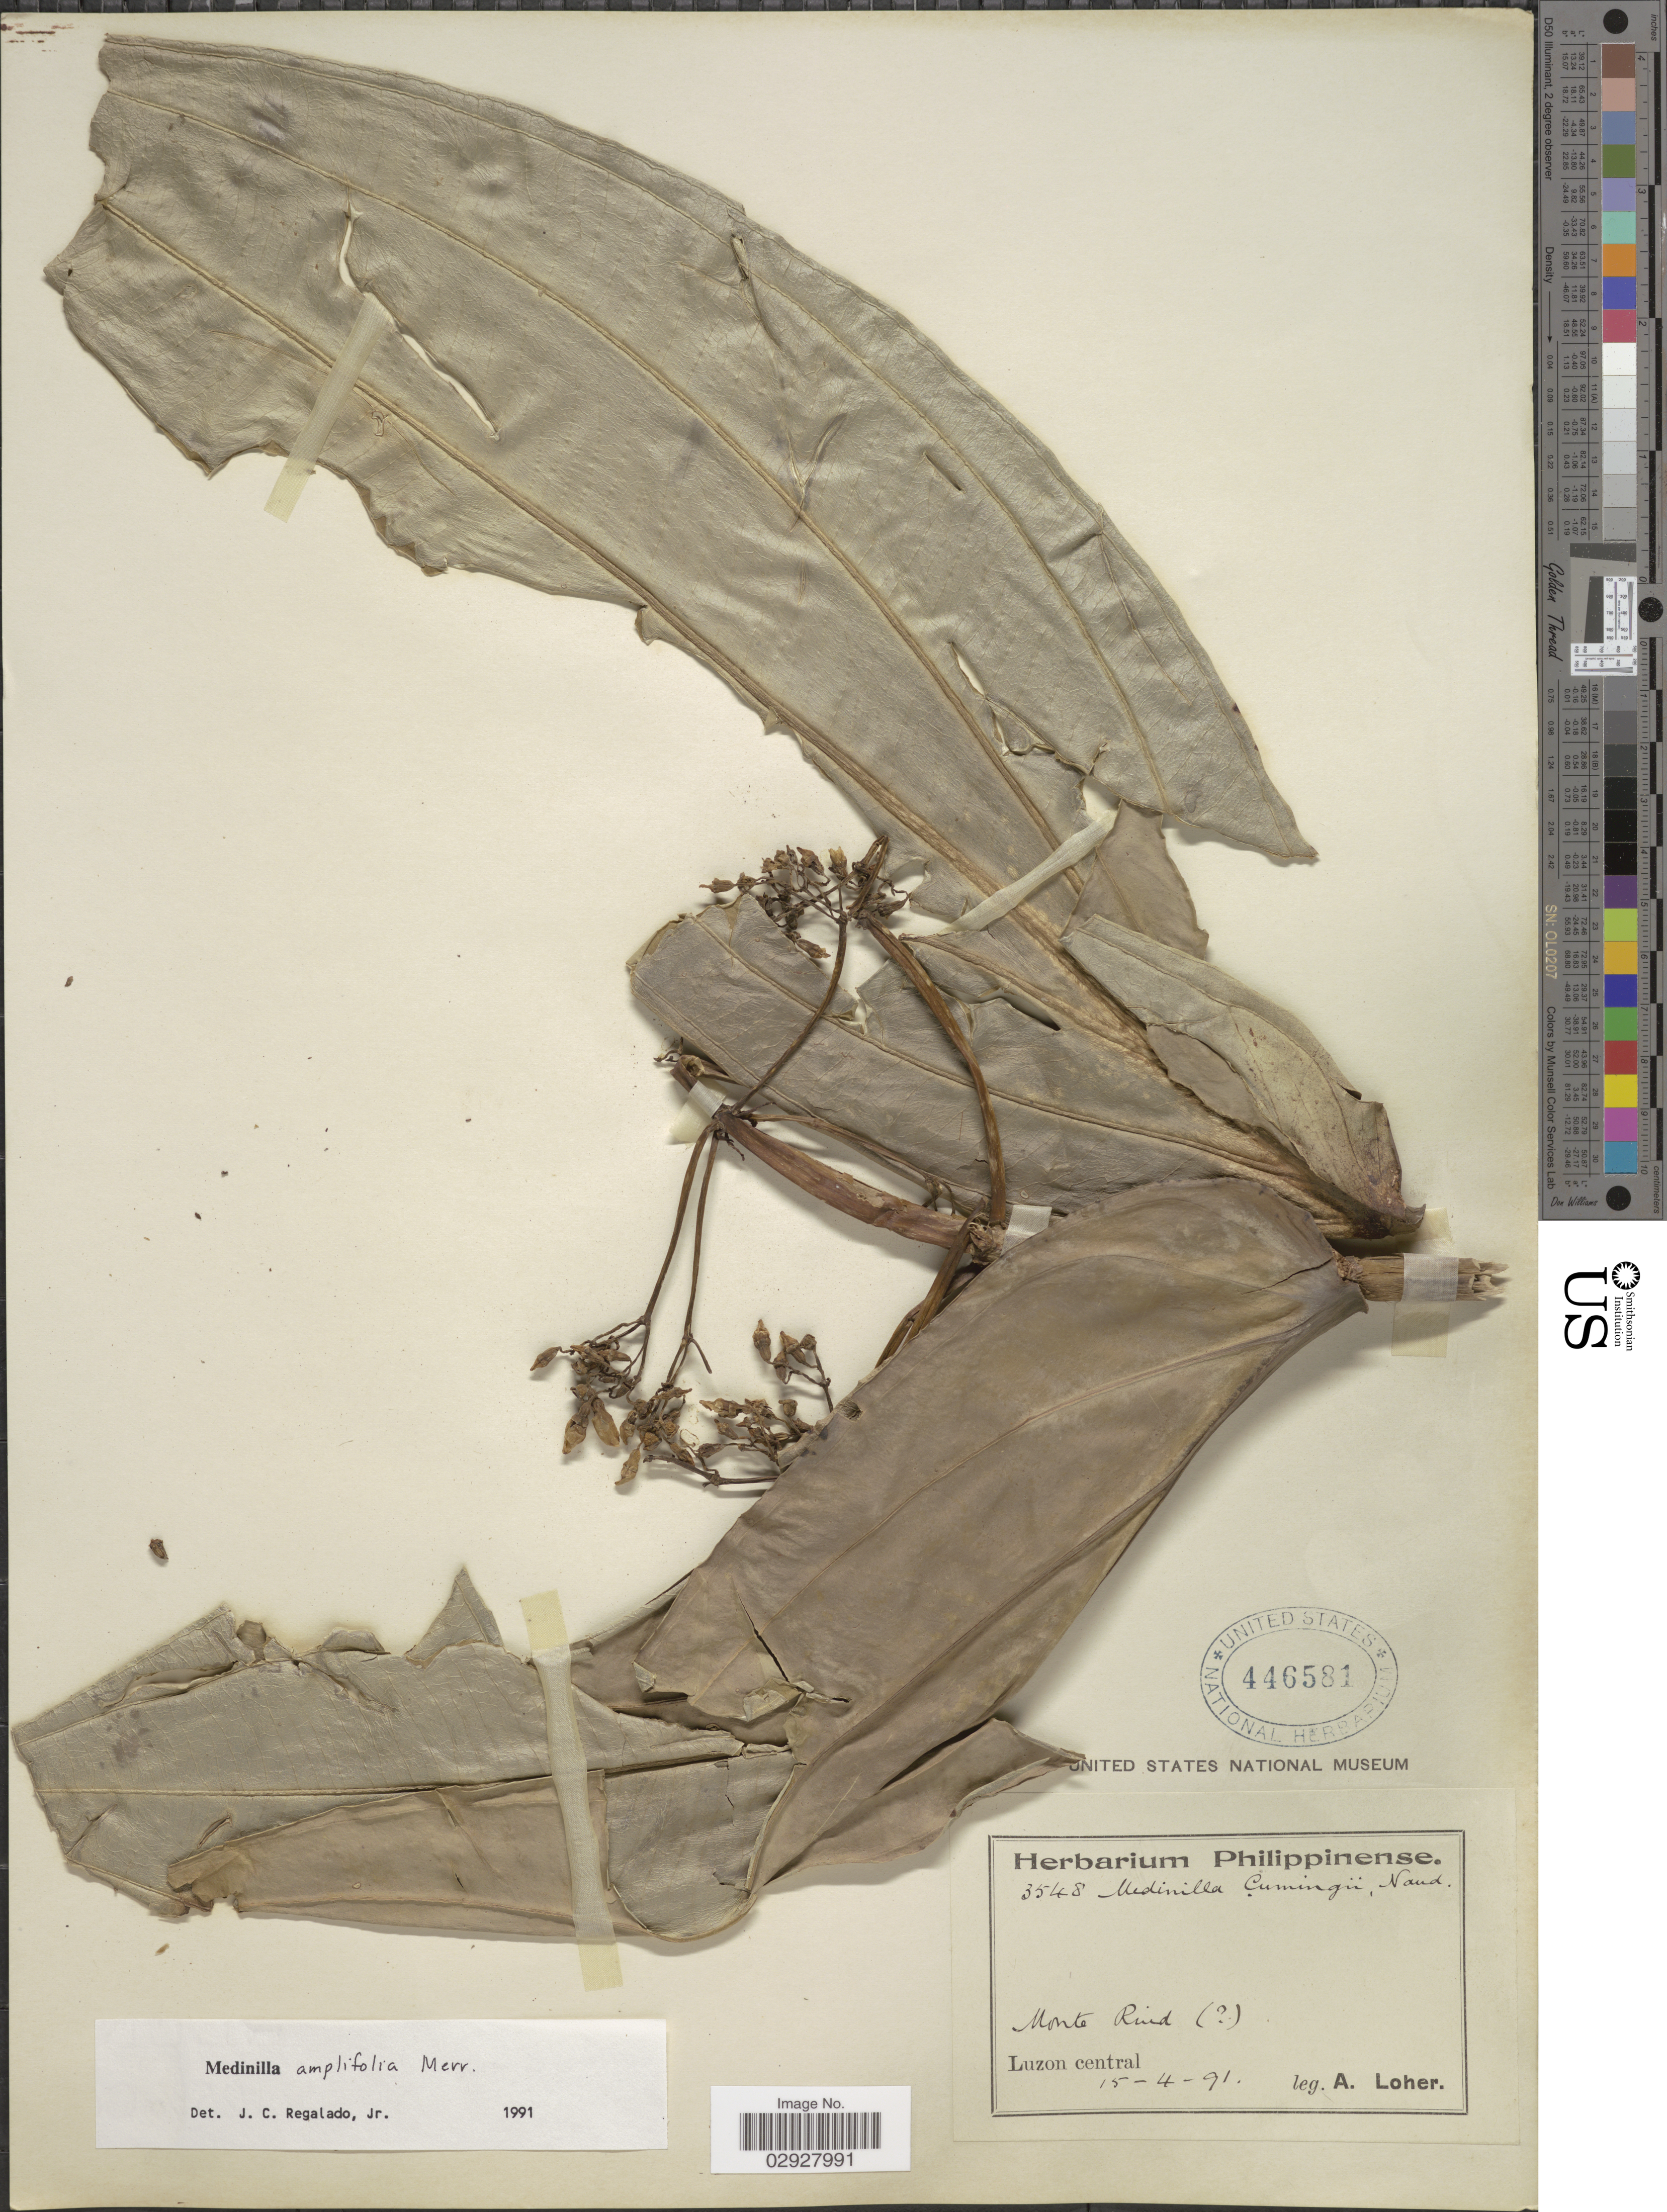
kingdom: Plantae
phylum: Tracheophyta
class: Magnoliopsida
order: Myrtales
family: Melastomataceae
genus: Medinilla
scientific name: Medinilla amplifolia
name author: Merr.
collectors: A. Loher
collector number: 3548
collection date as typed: Transcribed d/m/y: 15/4/91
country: Philippines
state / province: Central Luzon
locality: Luzon Central, Monte Rind.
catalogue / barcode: US 446581